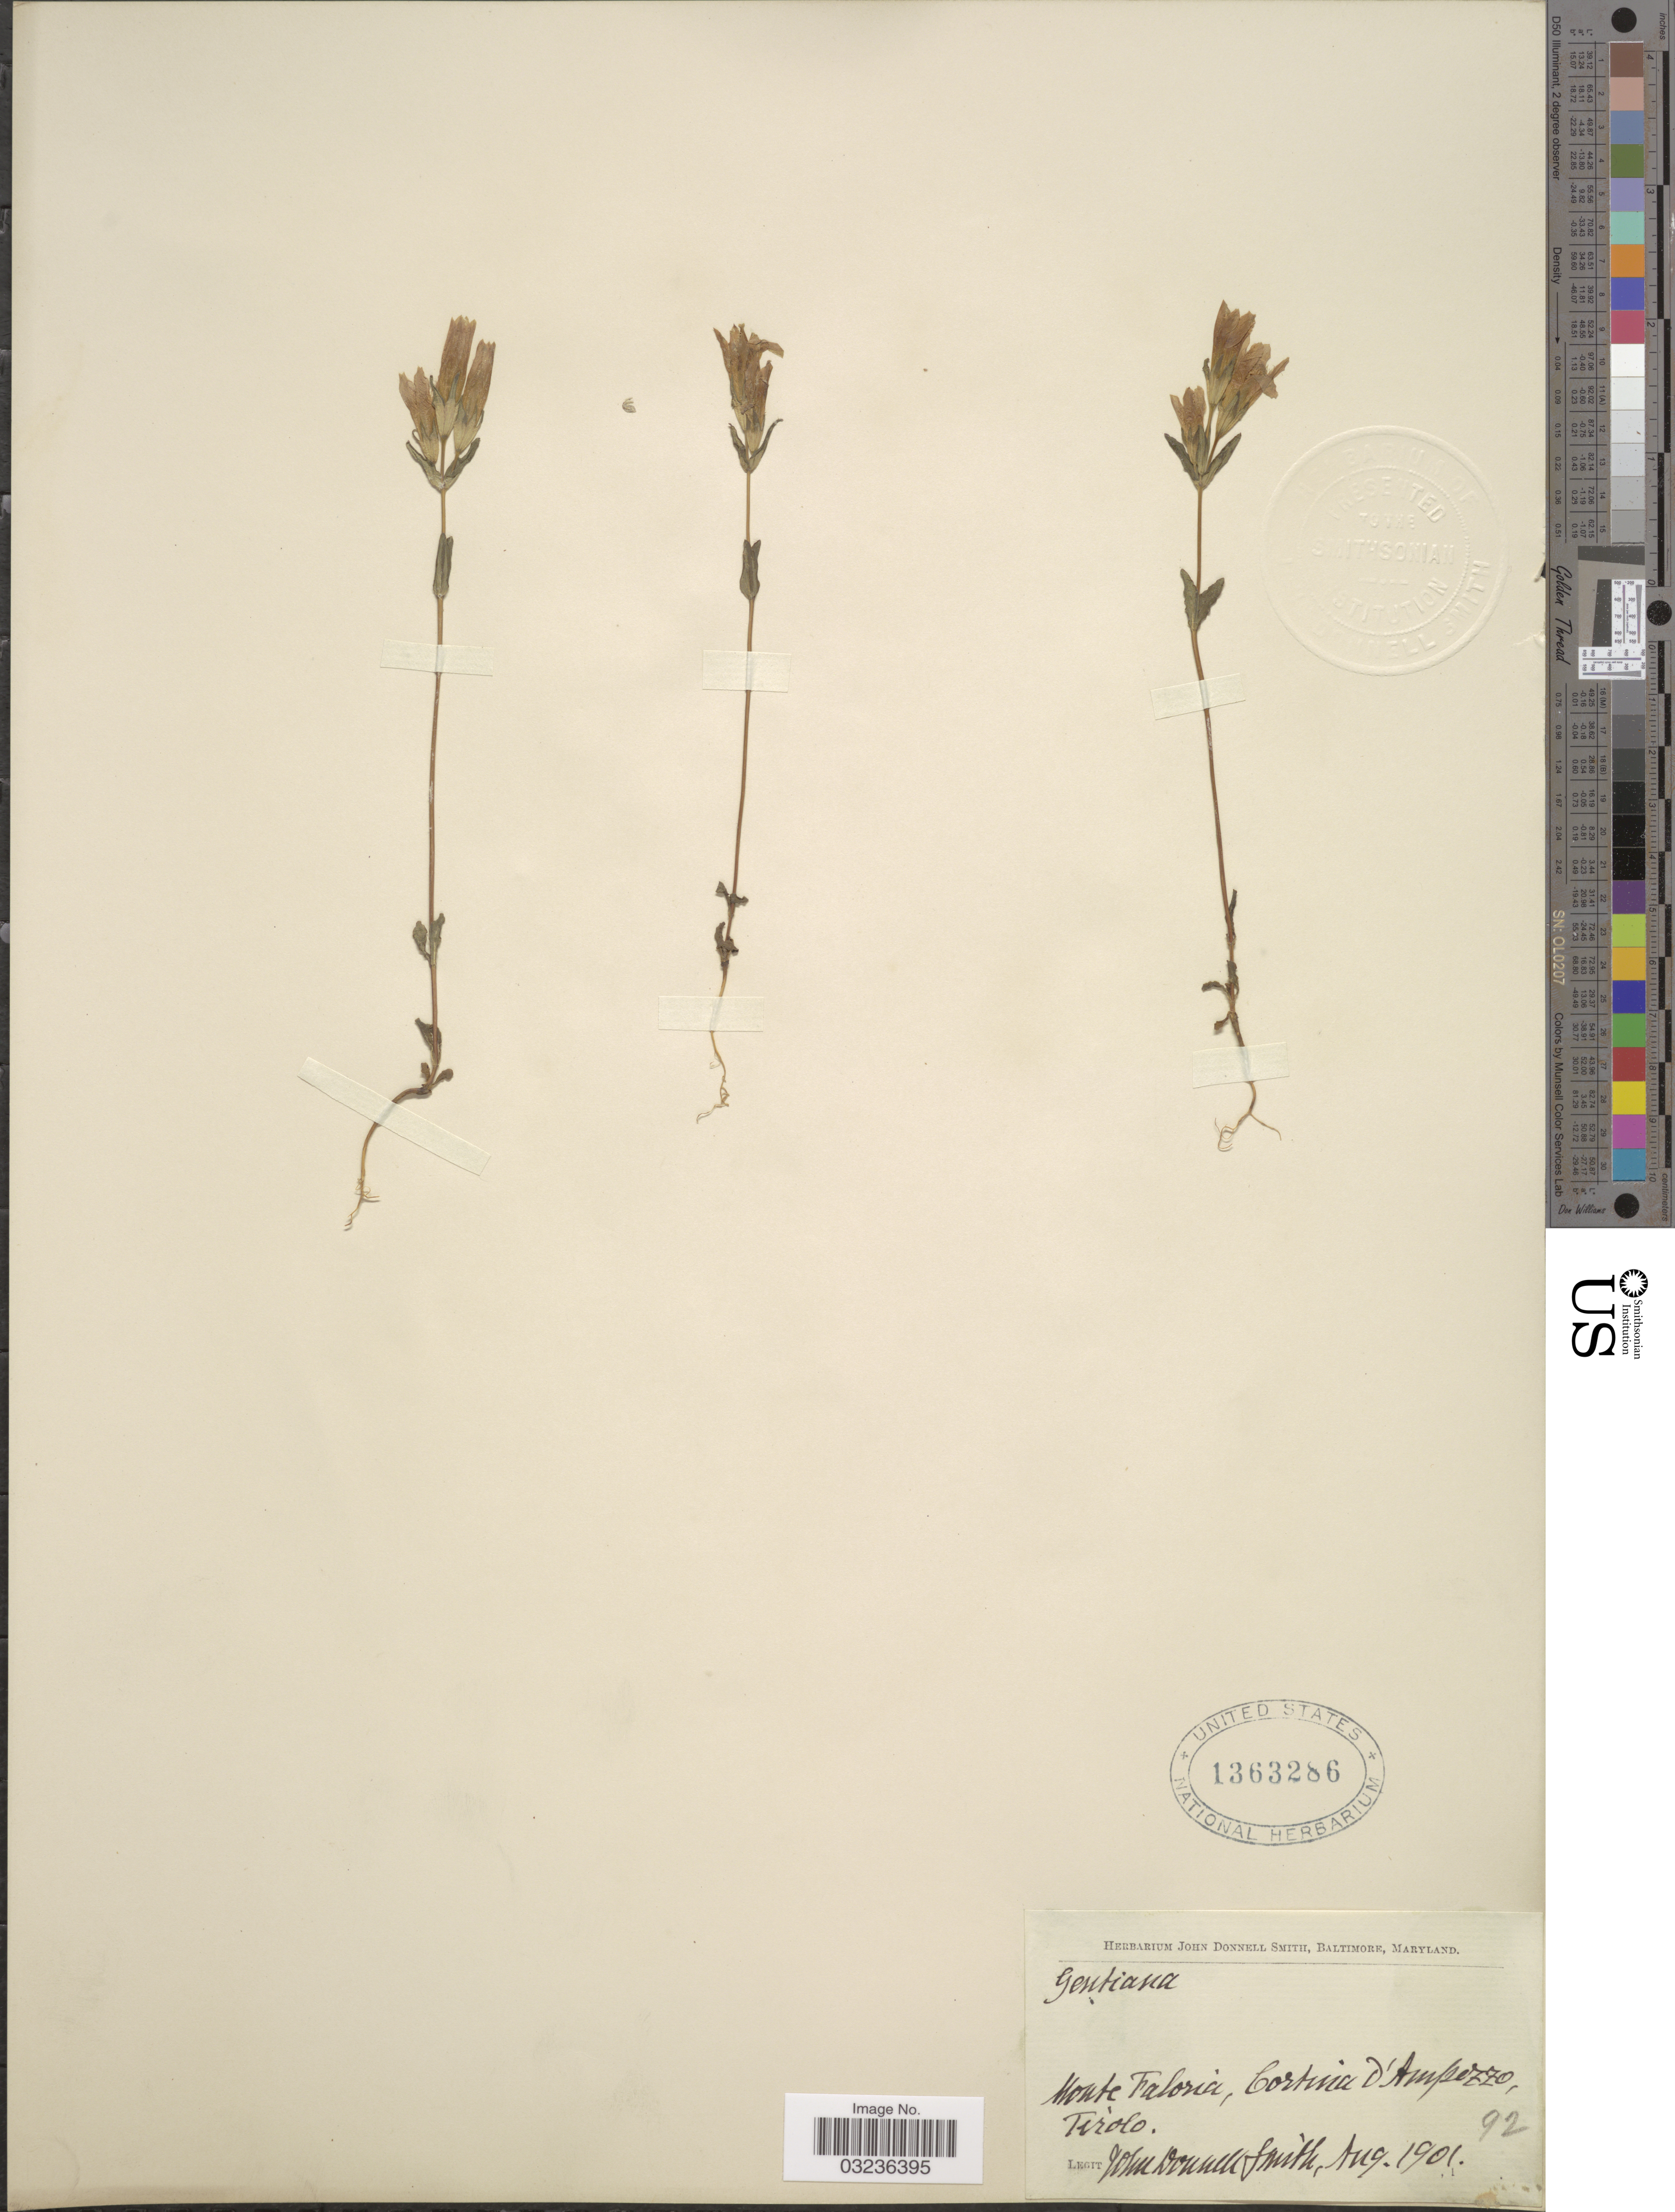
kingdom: Plantae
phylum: Tracheophyta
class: Magnoliopsida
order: Gentianales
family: Gentianaceae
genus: Gentiana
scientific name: Gentiana sp.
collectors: J. Donnell Smith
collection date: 1901-08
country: Italy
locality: Monte Faloria, Cortina d'Ampezzo, Tirolo.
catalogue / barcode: US 1363286